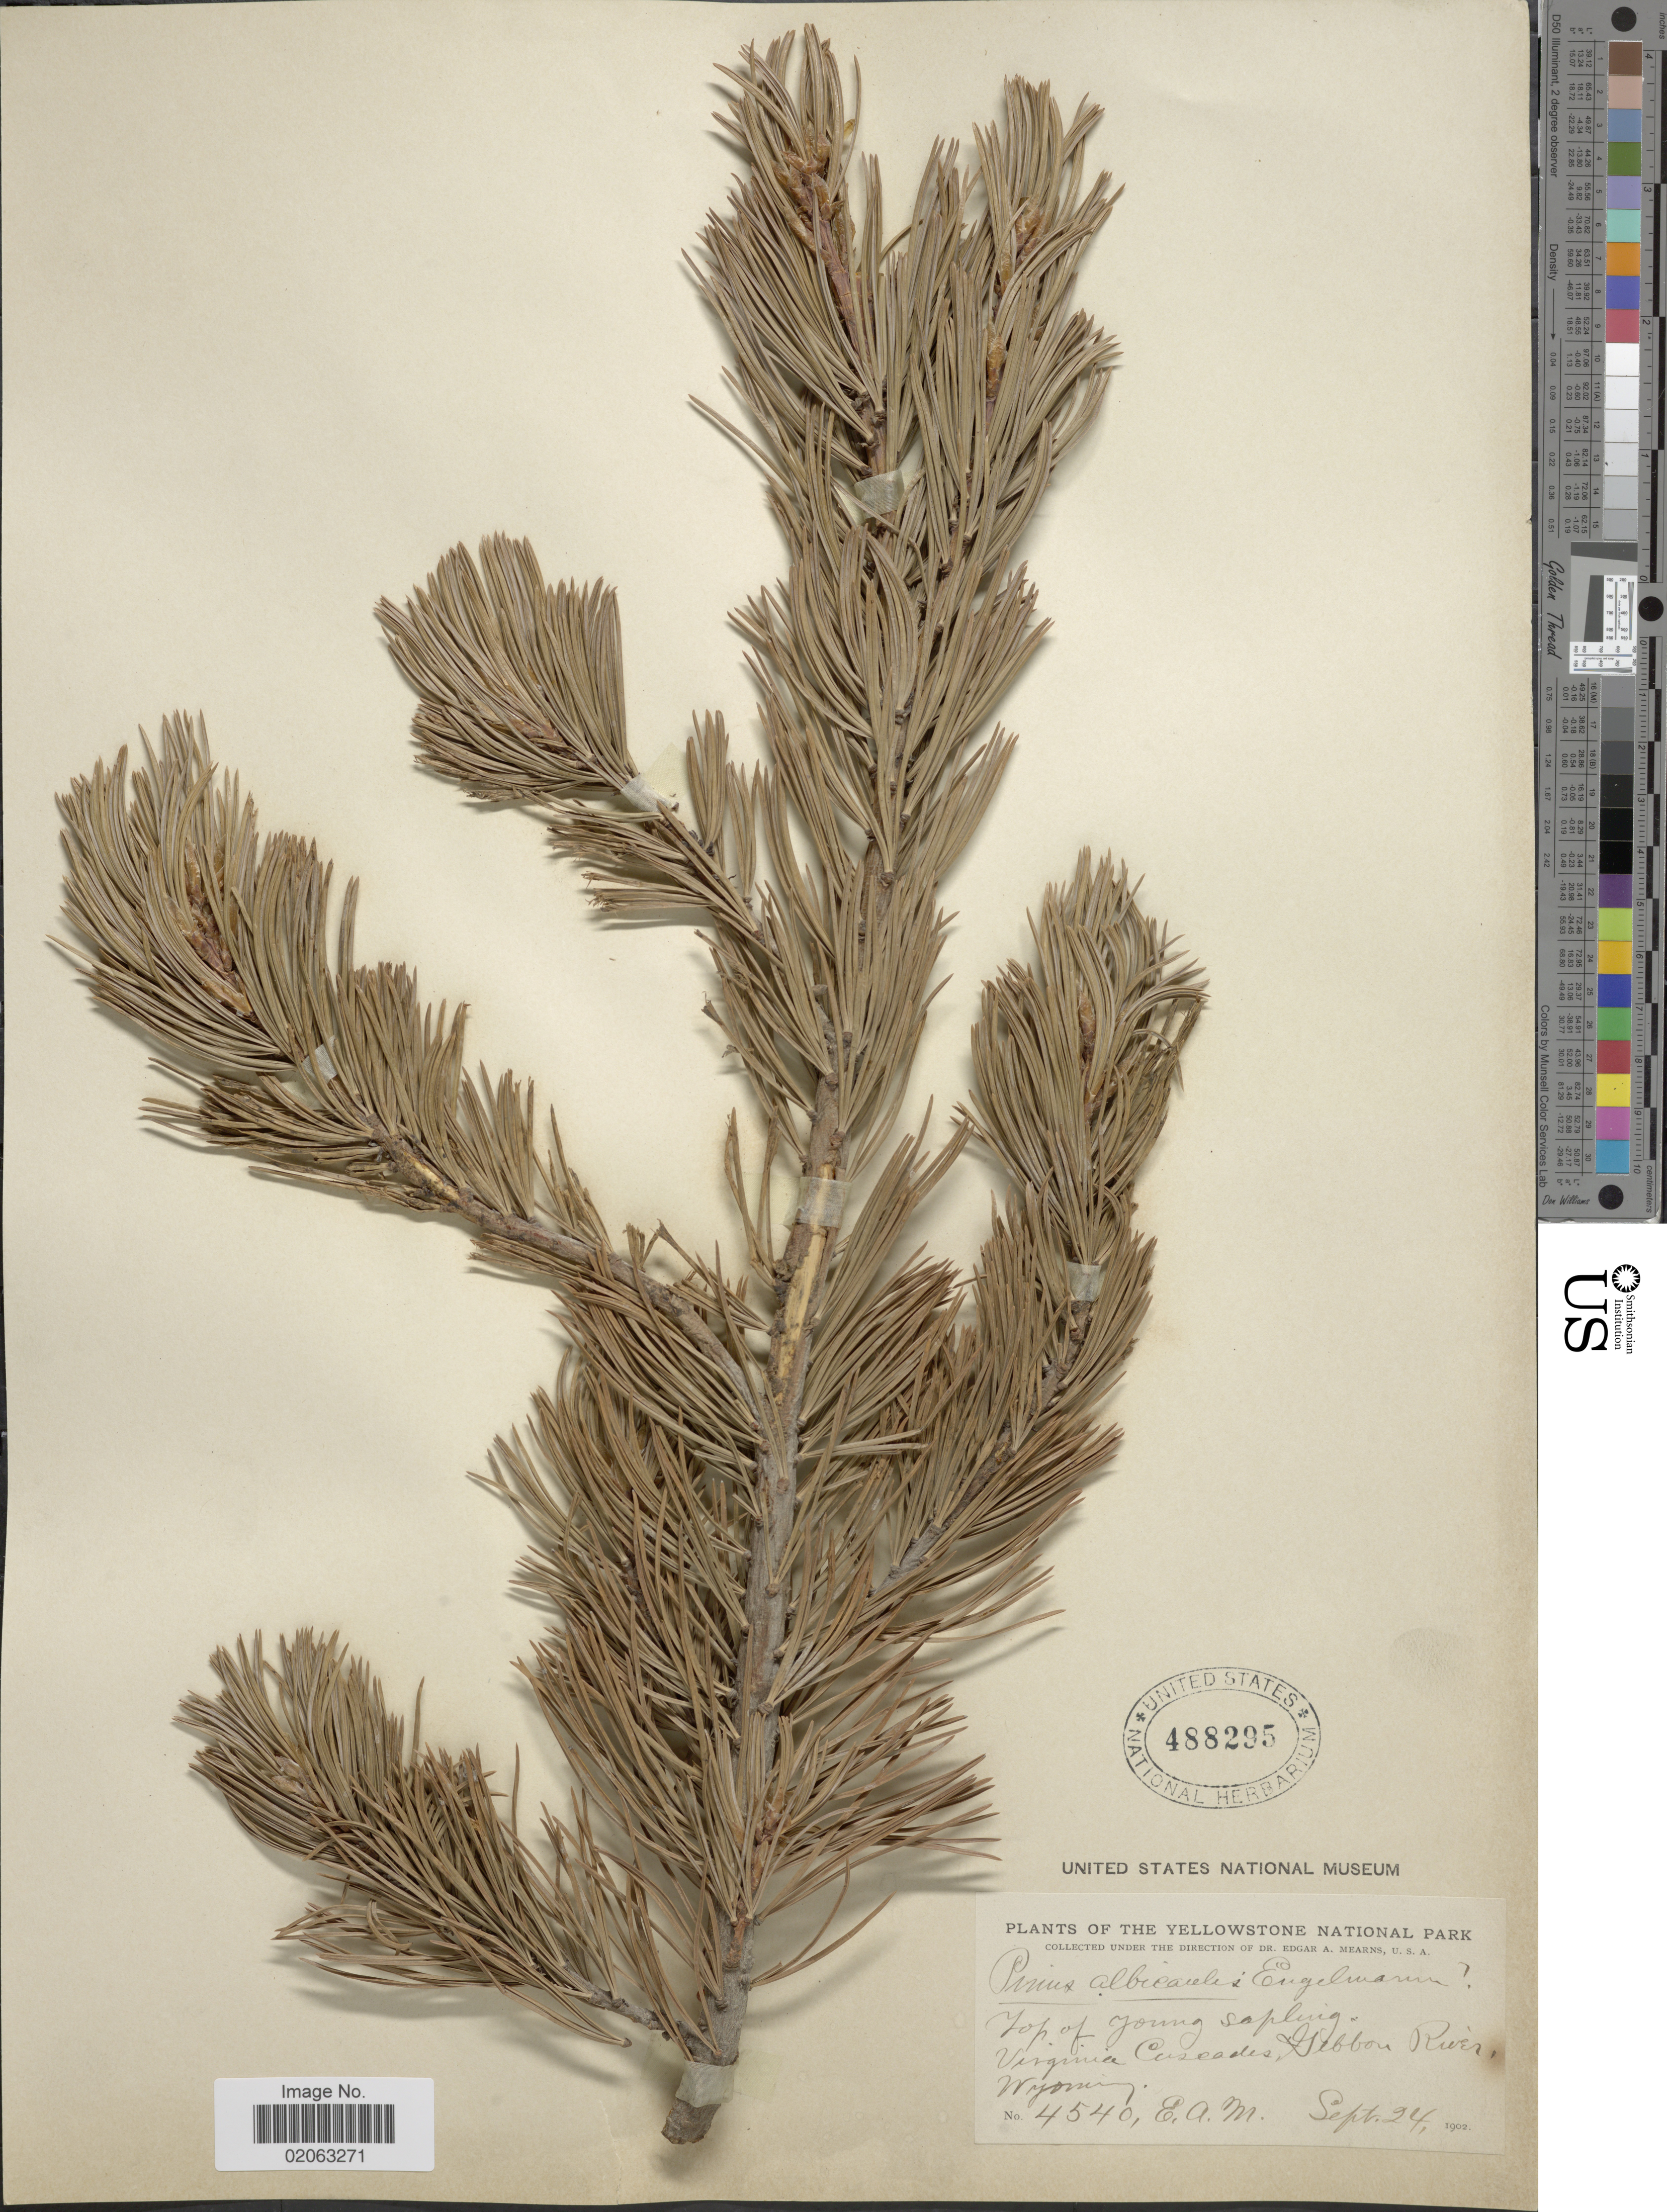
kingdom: Plantae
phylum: Tracheophyta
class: Pinopsida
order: Pinales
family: Pinaceae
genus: Pinus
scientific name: Pinus albicaulis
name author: Engelm.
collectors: E. A. Mearns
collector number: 4540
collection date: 1902-09-24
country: United States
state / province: Wyoming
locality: The Yellowstone National Park, Virginia Cascades, Gibbon River.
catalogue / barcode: US 488295